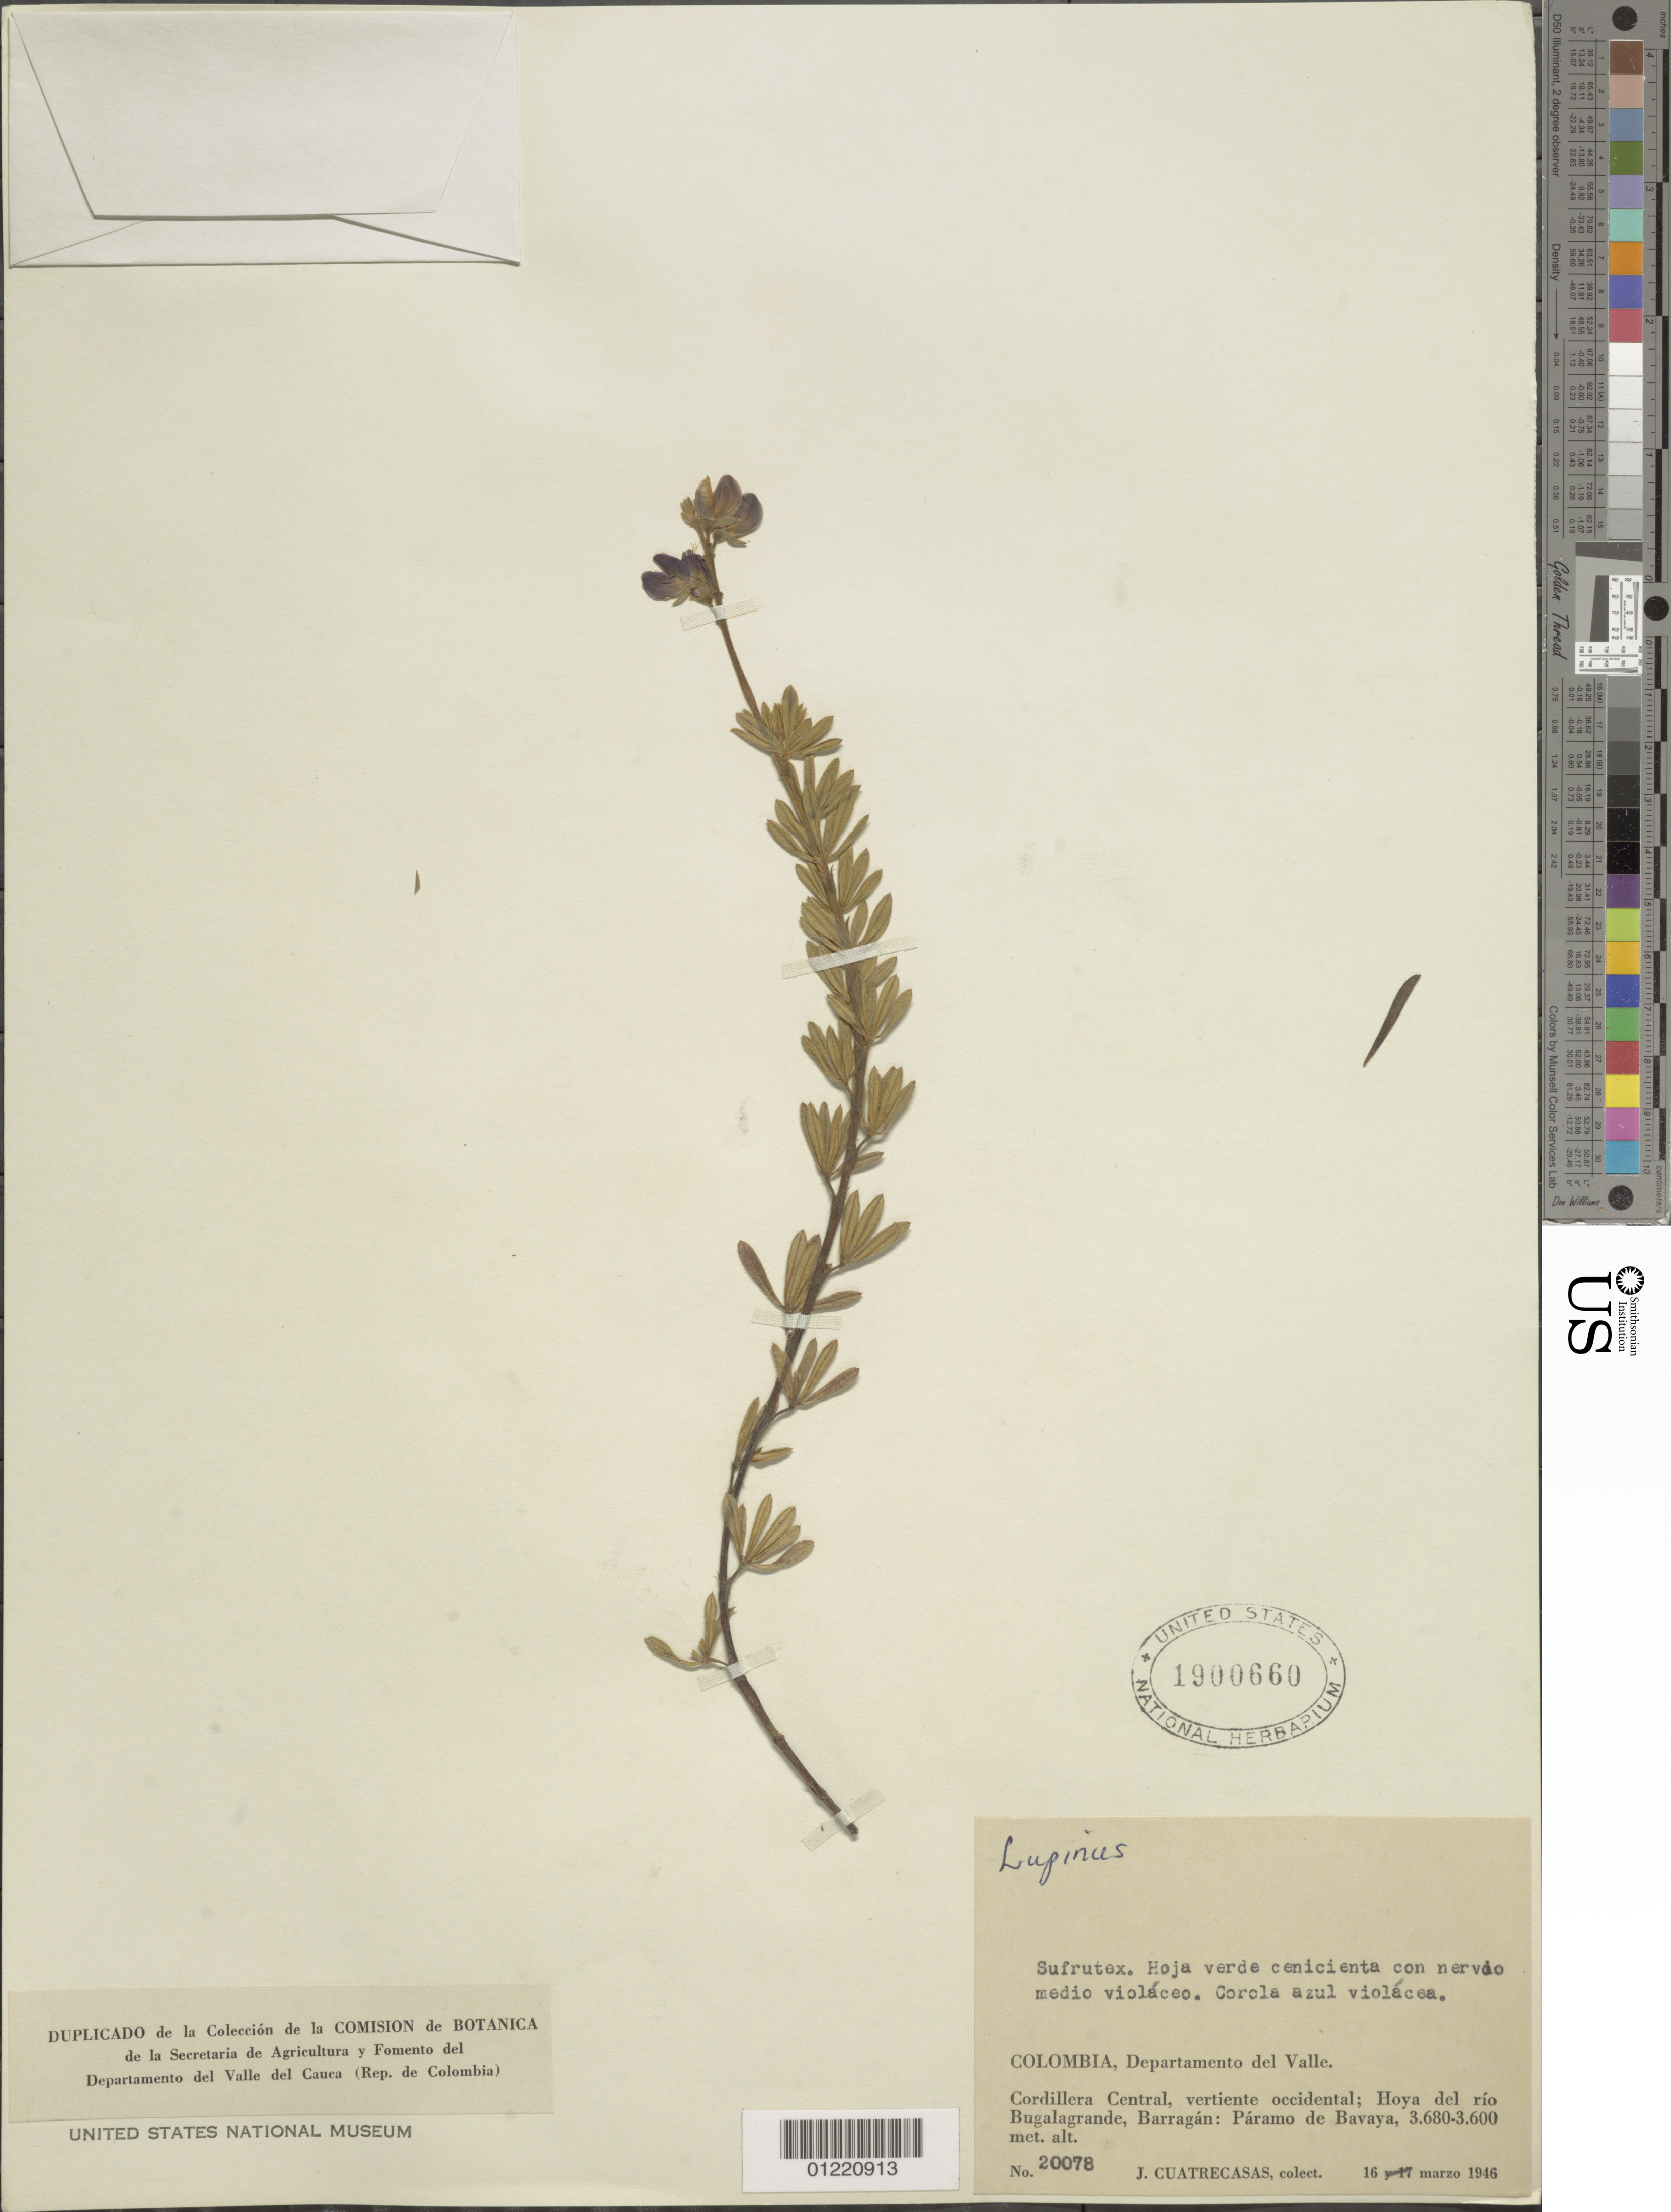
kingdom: Plantae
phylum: Tracheophyta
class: Magnoliopsida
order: Fabales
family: Fabaceae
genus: Lupinus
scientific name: Lupinus sp.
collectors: J. Cuatrecasas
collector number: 20078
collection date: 1946-03-16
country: Colombia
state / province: Valle del Cauca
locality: Cordillera Central; vertiente occidental; Hoya del río Bugalagrande, Barragán: Páramo de Bavaya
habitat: paramo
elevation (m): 3600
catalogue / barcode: US 1900660